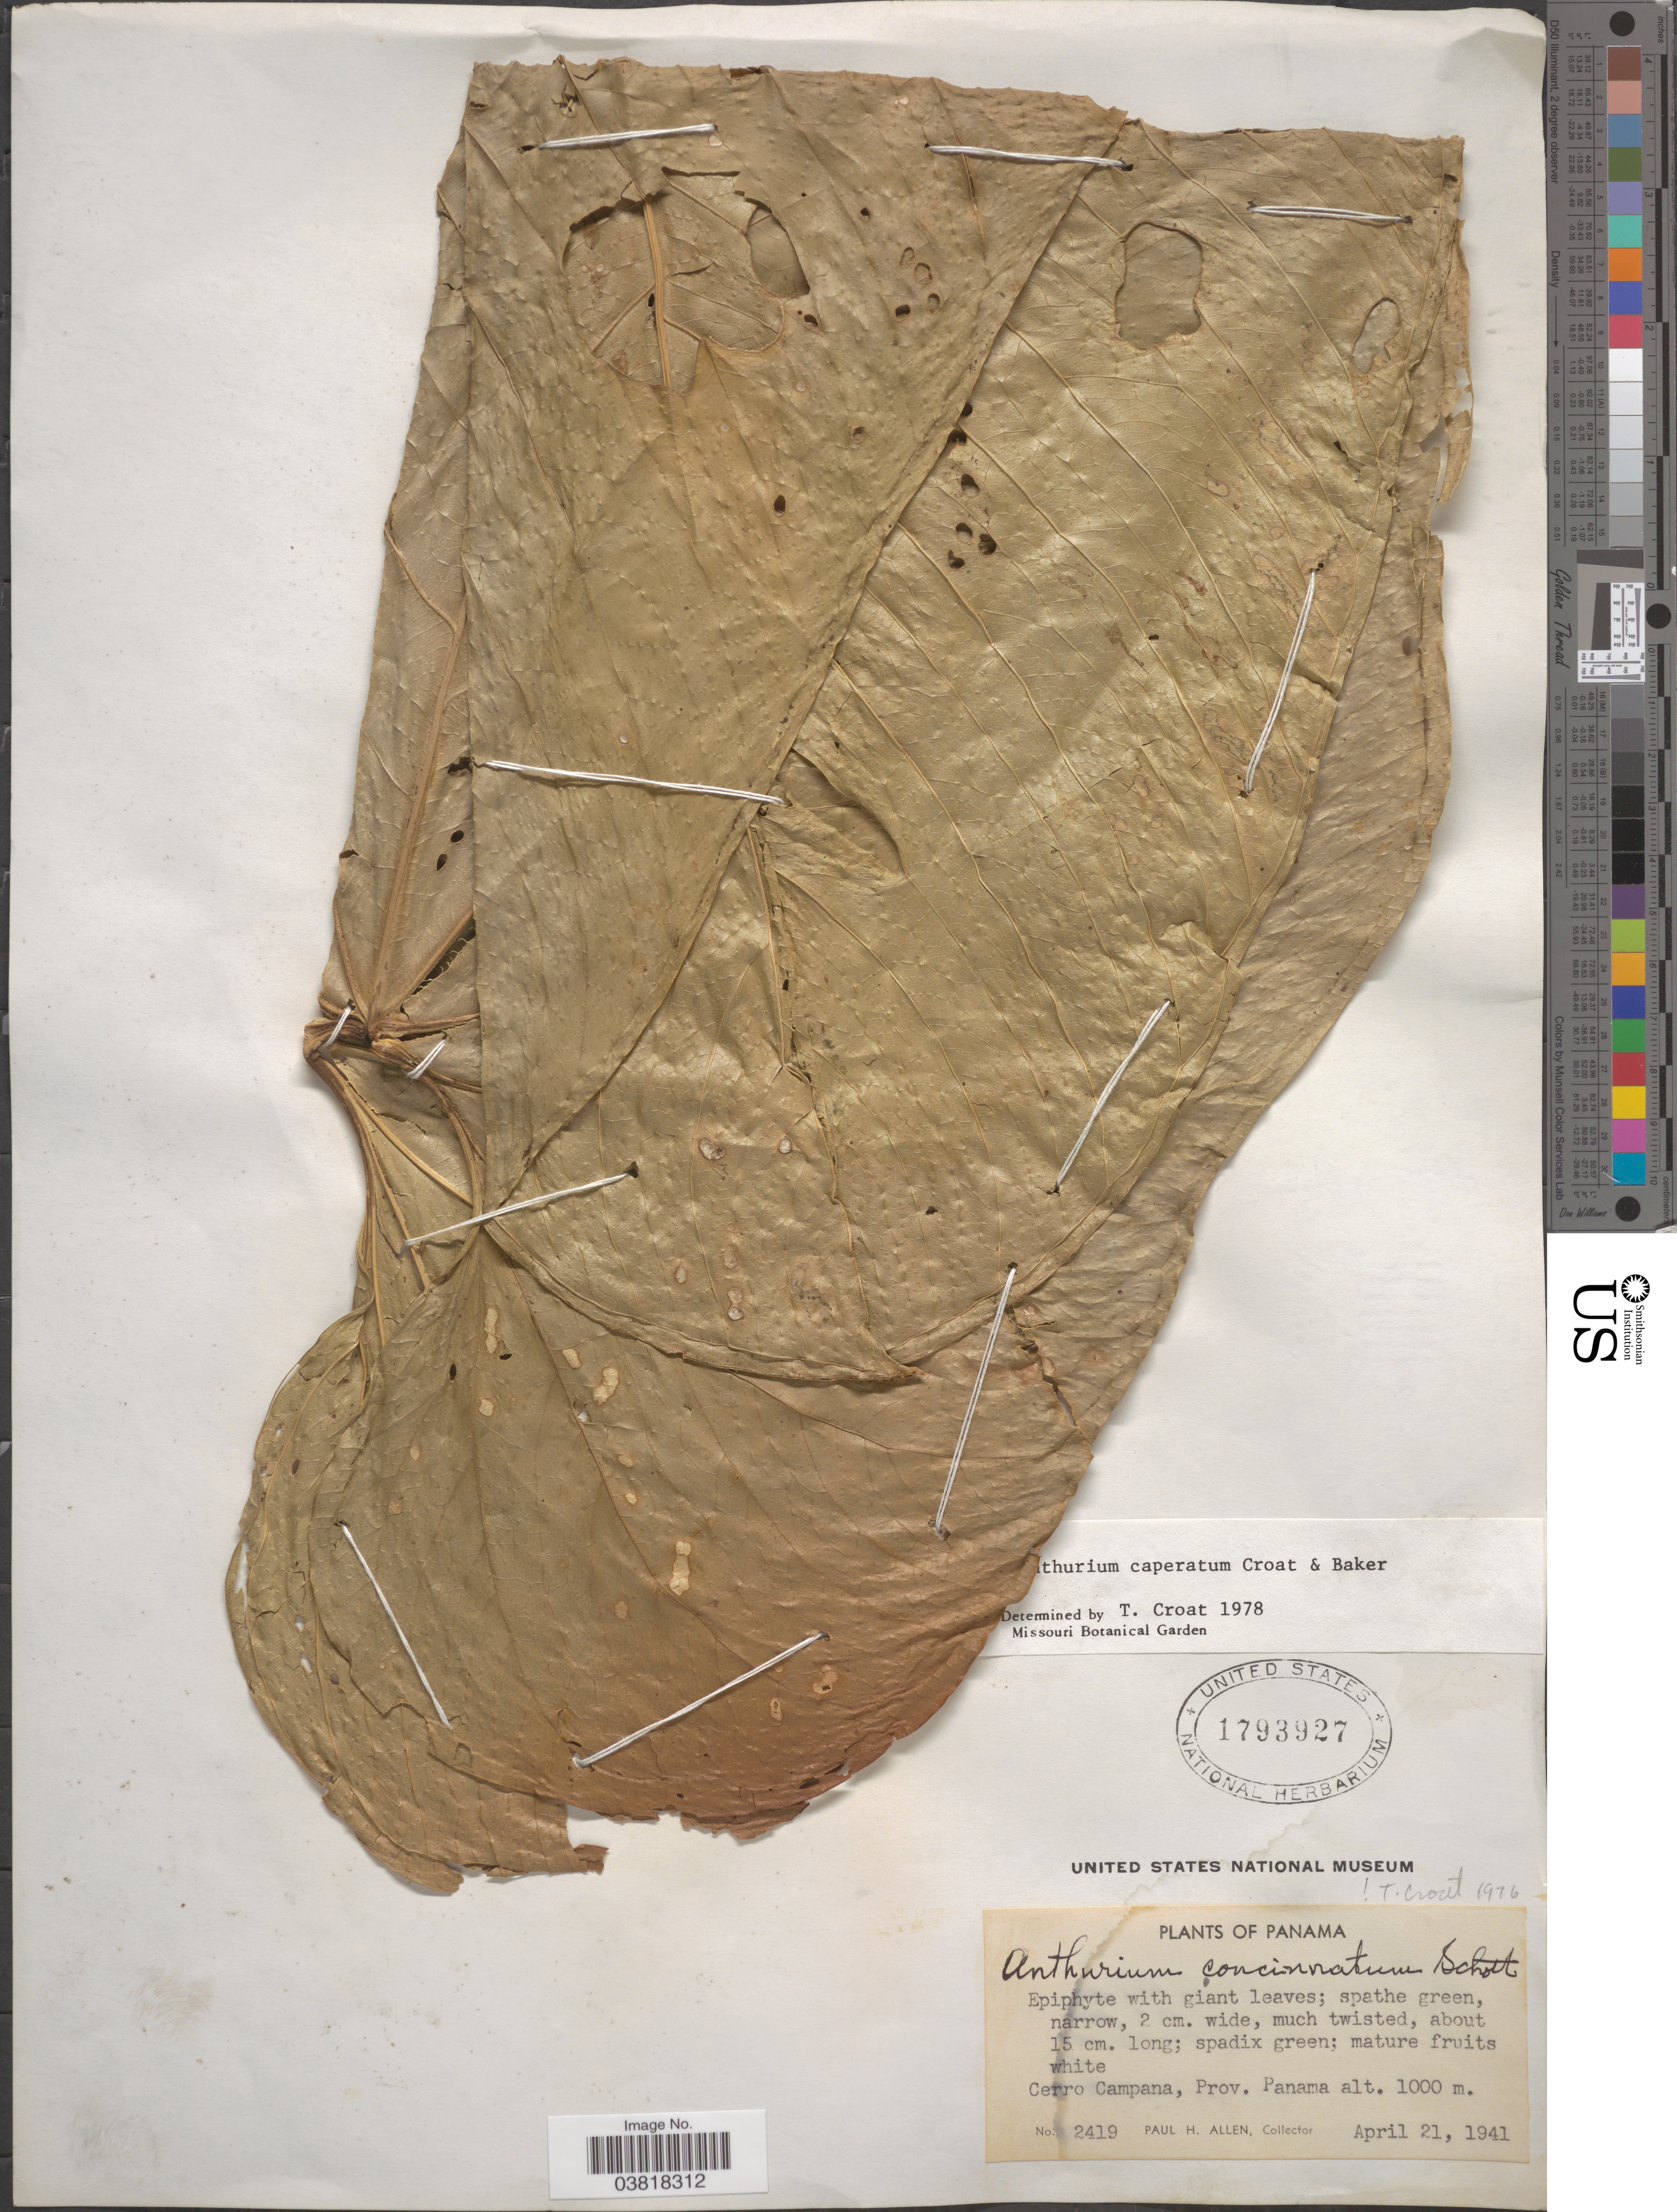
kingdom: Plantae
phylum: Tracheophyta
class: Liliopsida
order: Alismatales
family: Araceae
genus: Anthurium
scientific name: Anthurium caperatum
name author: Croat & R.A. Baker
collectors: P. H. Allen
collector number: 2419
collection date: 1941-04-21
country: Panama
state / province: Panamá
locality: Cerro Campana.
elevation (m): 1000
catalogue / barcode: US 1793927